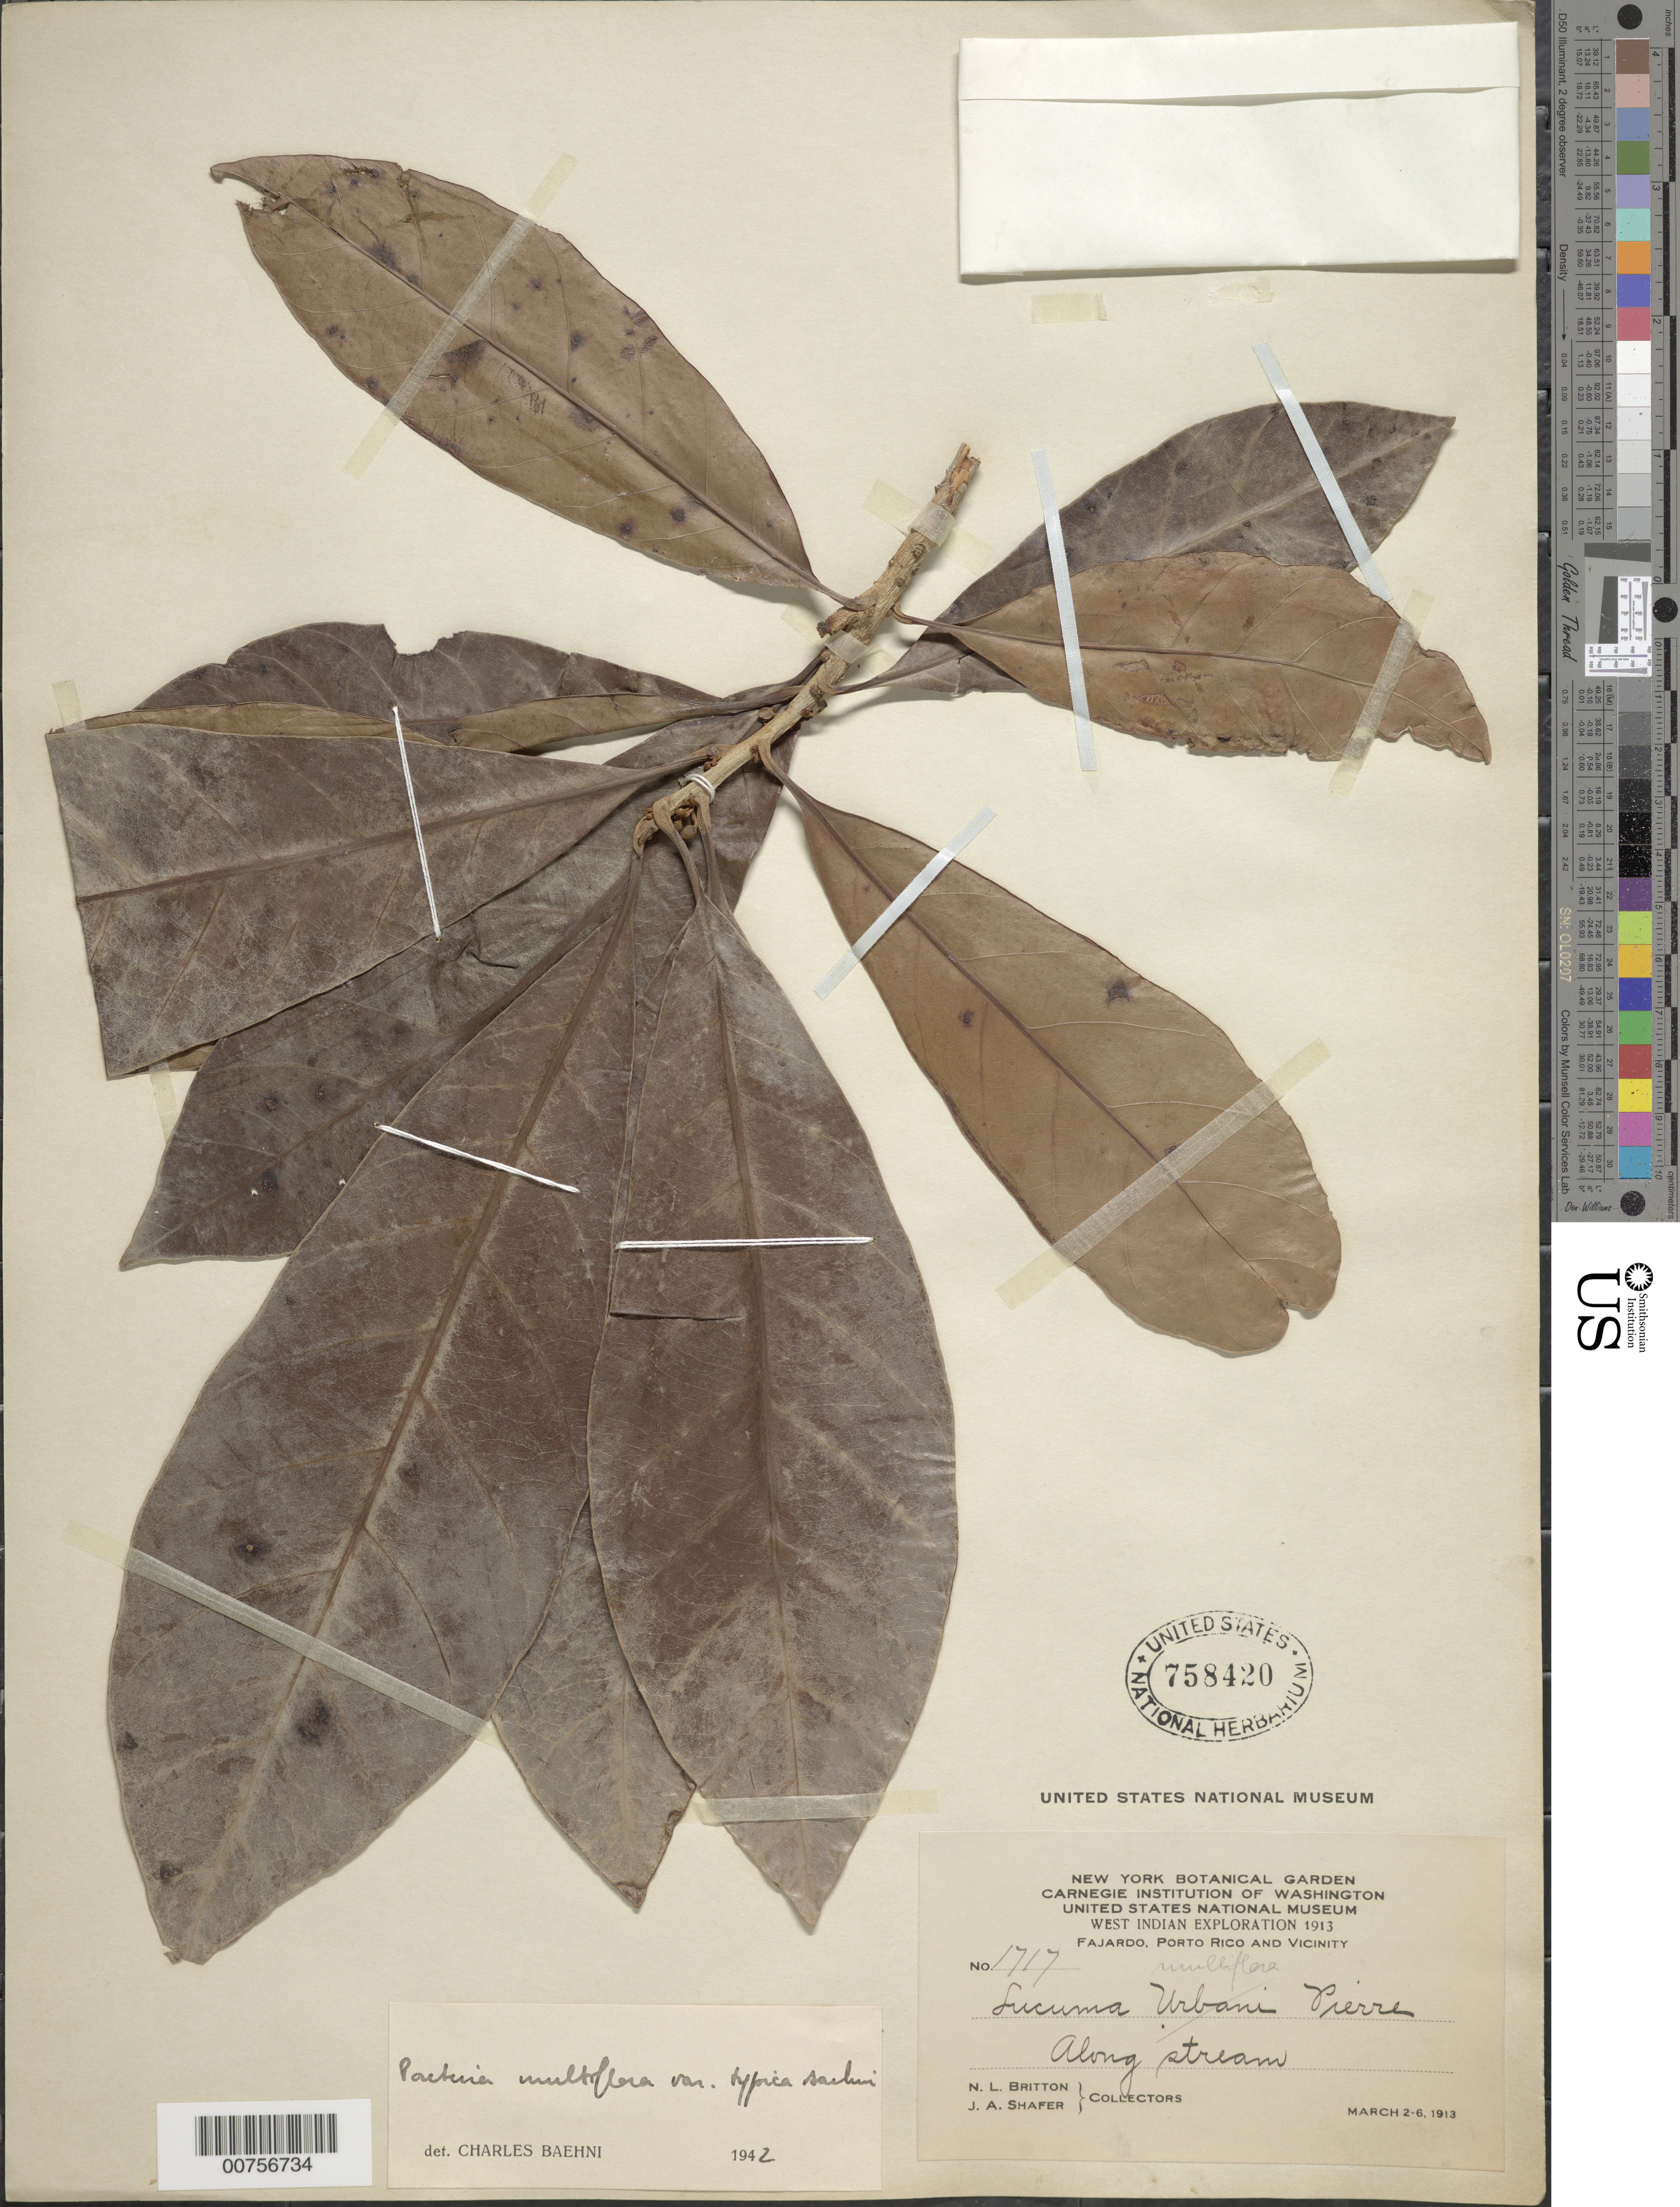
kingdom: Plantae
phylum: Tracheophyta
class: Magnoliopsida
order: Ericales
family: Sapotaceae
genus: Pouteria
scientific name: Pouteria multiflora var. typica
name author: Baehni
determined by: Baehni, C.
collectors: N. Britton & J. A. Shafer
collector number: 1717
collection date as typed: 02 Mar 1913 to 06 Mar 1913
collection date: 1913-03-02/1913-03-06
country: Puerto Rico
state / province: Fajardo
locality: Fajardo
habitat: Along stream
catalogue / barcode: US 758420